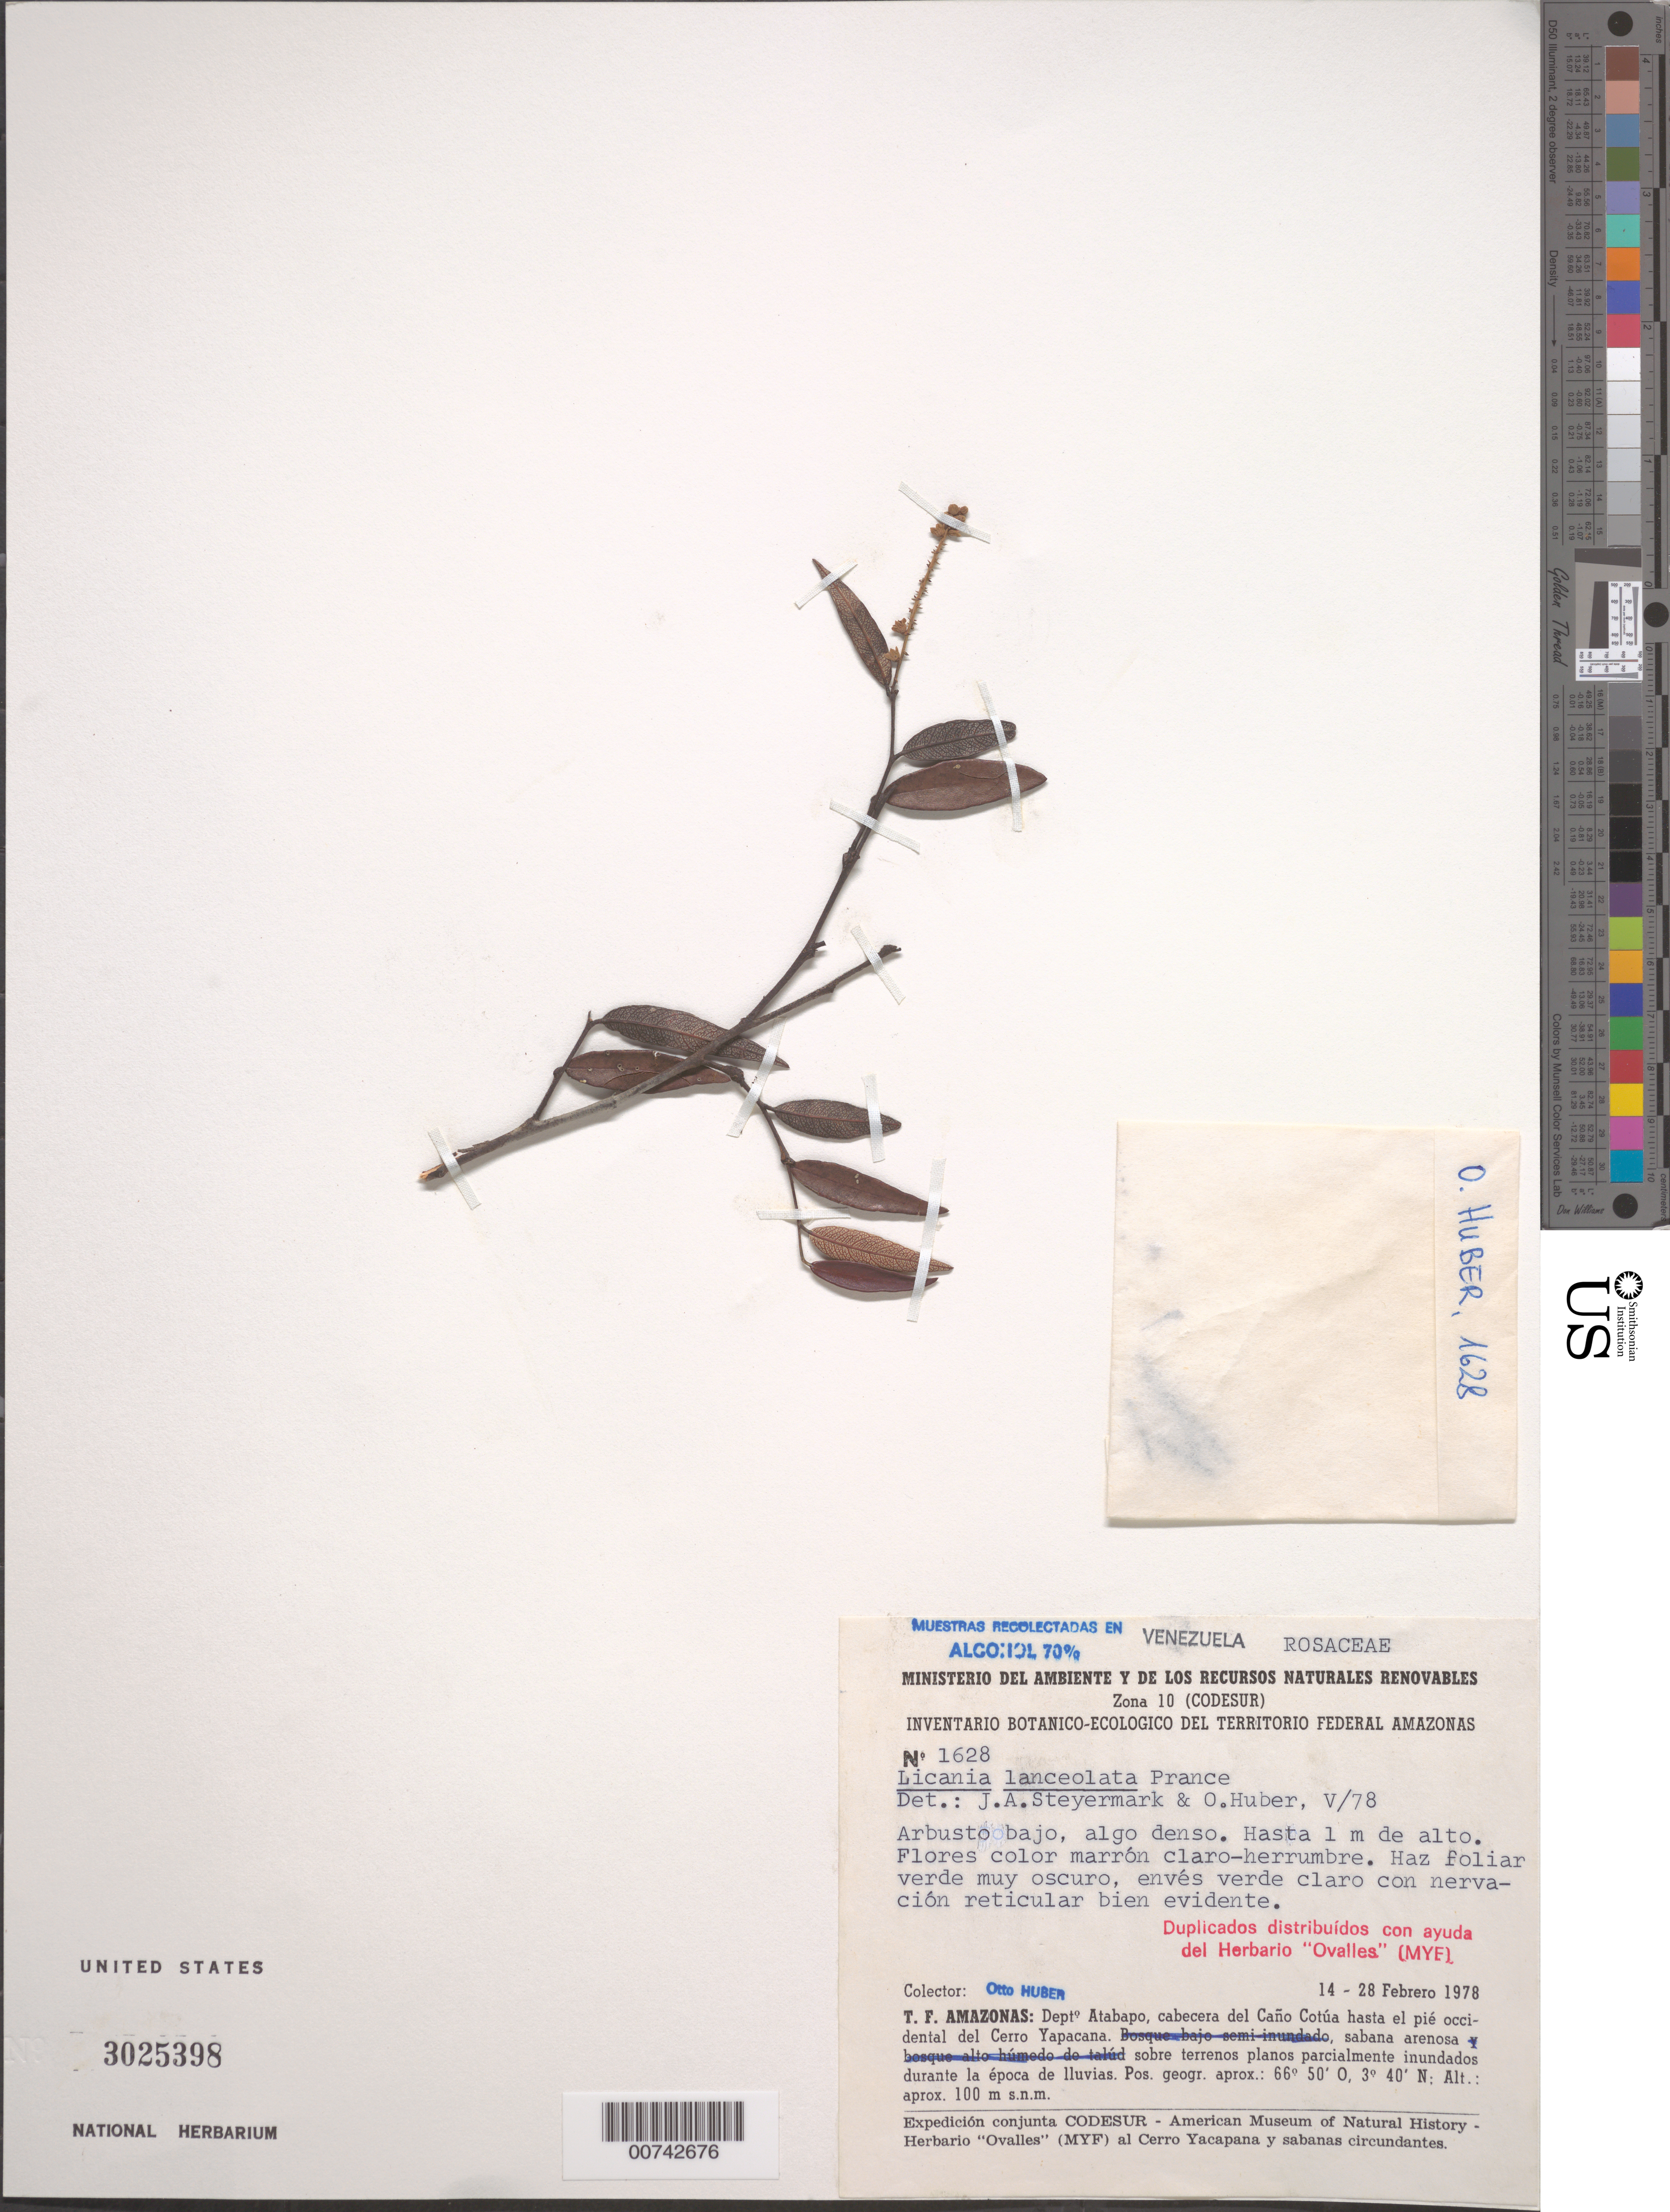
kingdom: Plantae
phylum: Tracheophyta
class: Magnoliopsida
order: Malpighiales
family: Chrysobalanaceae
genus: Licania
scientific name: Licania lanceolata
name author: Prance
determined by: Steyermark, J. A.; Huber, O.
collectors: O. Huber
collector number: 1628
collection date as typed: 14-Feb-78 to 28-Feb-78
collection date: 1978-02-14/1978-02-28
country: Venezuela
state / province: Amazonas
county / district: Atabapo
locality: Caño Cotúa hasta el pié occidental del Cerro Yapacána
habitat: Sabana arenosa sobre terrenos planos parcialmente inumndados durante la epoca de lluvias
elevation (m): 100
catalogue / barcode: US 3025398